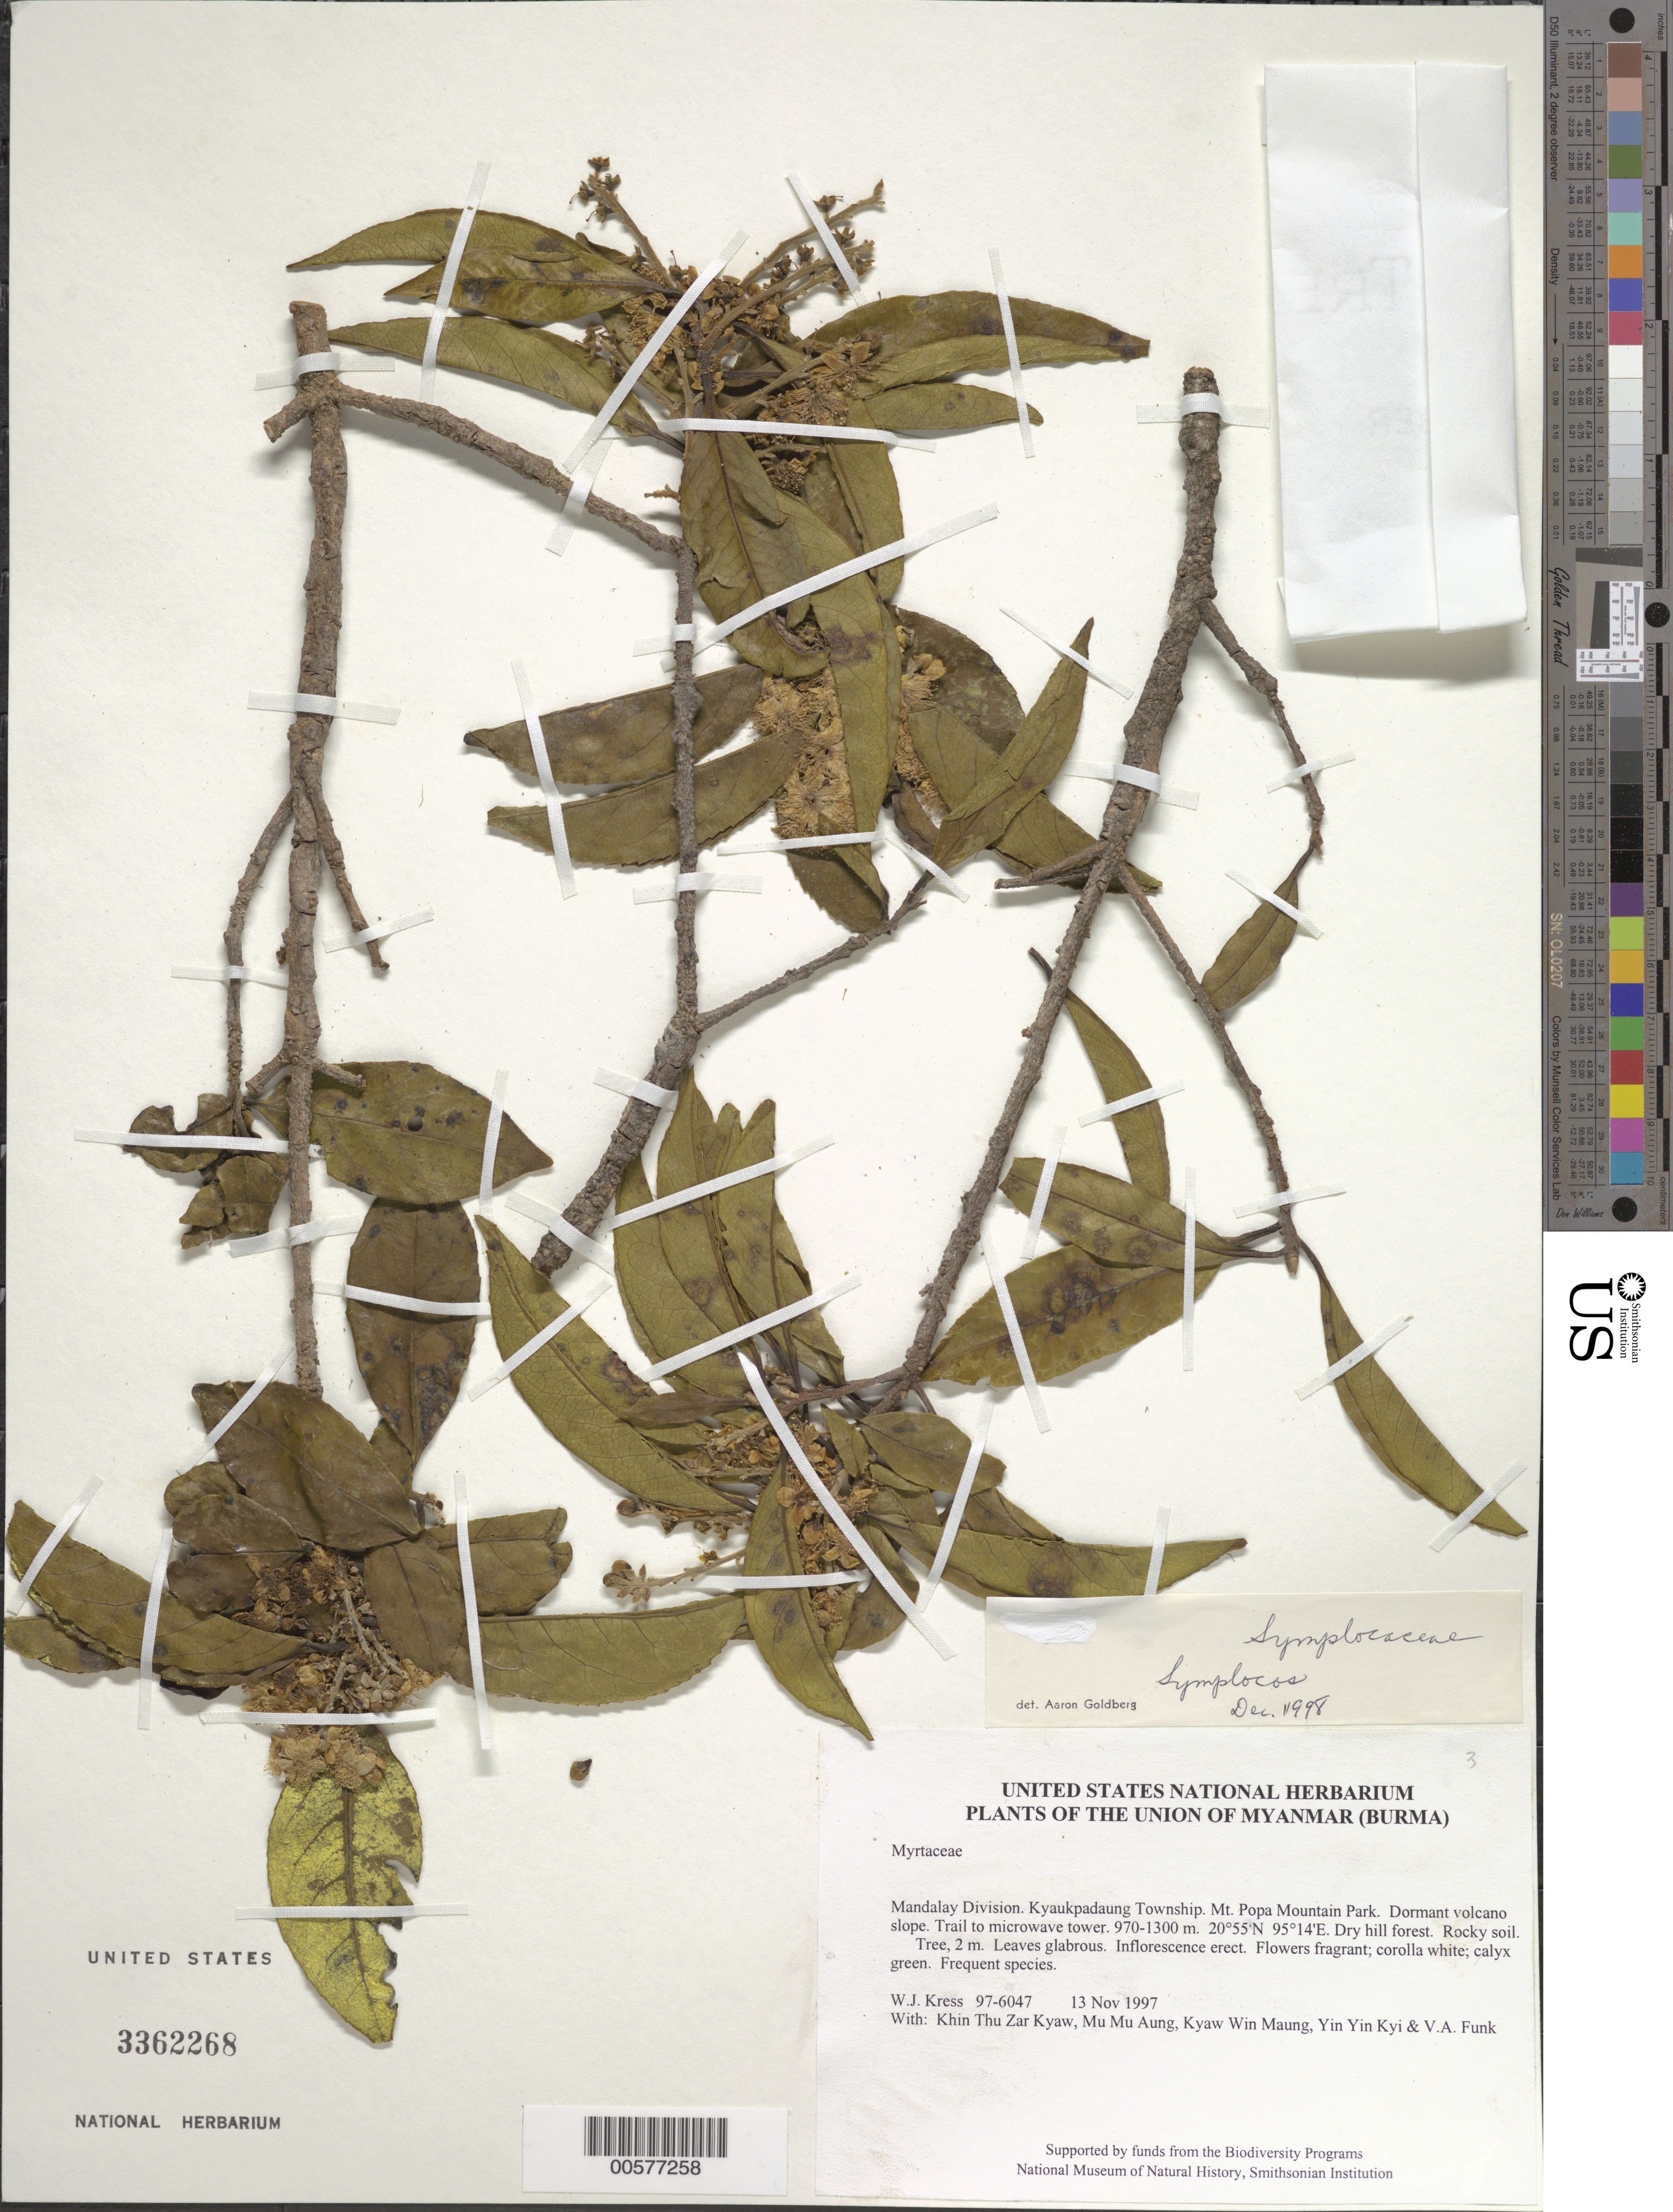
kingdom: Plantae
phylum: Tracheophyta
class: Magnoliopsida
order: Myrtales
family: Myrtaceae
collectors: W. J. Kress, Khin Thu Zar Kyaw, Mu Mu Aung, Kyaw Win Maung & Yin Yin Kyi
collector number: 97-6047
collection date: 1997-11-13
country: Myanmar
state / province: Mandalay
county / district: Kyaukpadaung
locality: Mt. Popa Mountain Park. Dormant volcano slope. Trail to microwave tower.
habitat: Dry hill forest. Rocky soil.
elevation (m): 970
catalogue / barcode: US 3362268